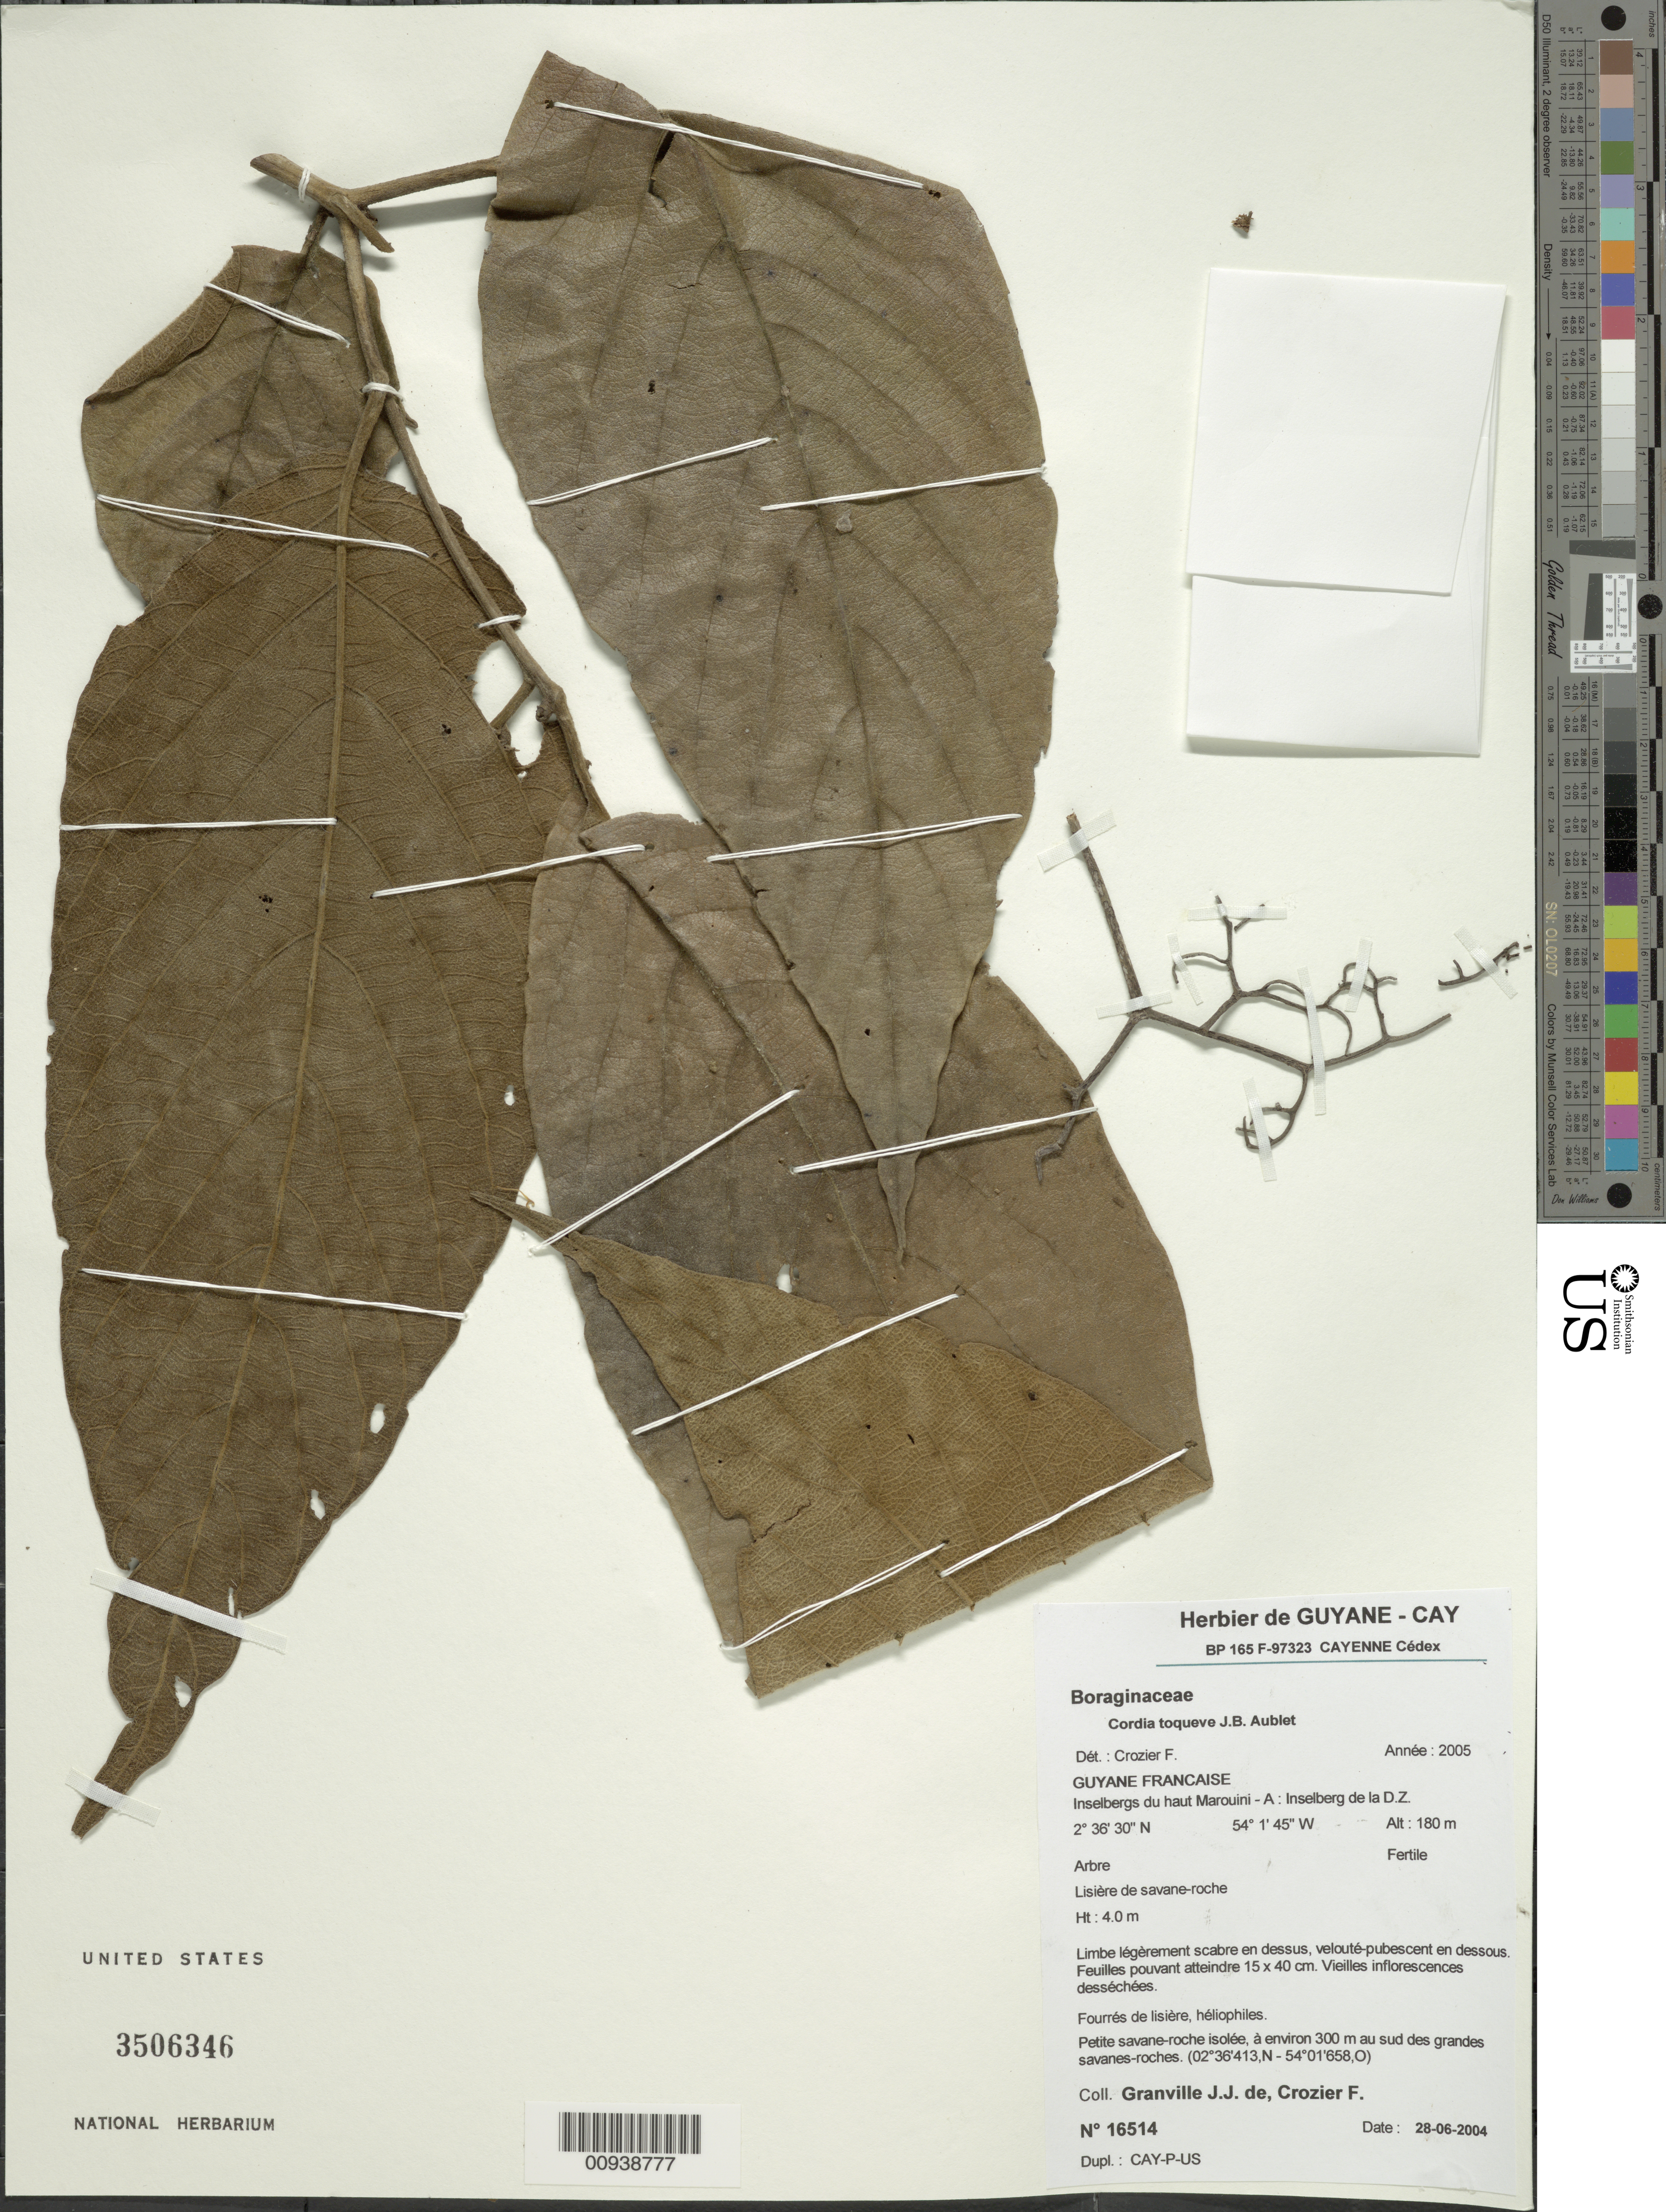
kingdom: Plantae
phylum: Tracheophyta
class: Magnoliopsida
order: Boraginales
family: Cordiaceae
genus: Cordia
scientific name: Cordia toqueve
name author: Aubl.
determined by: Crozier, F.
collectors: J.-J. de Granville & F. Crozier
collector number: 16514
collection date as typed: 28-Jun-04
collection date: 2004-06-28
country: French Guiana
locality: Haut Marouini-A; Inselberg de la D.Z.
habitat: Lisière de savane-roche, petite savane-roche isolée; fourrés de lisière, héliophiles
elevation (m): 180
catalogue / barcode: US 3506346